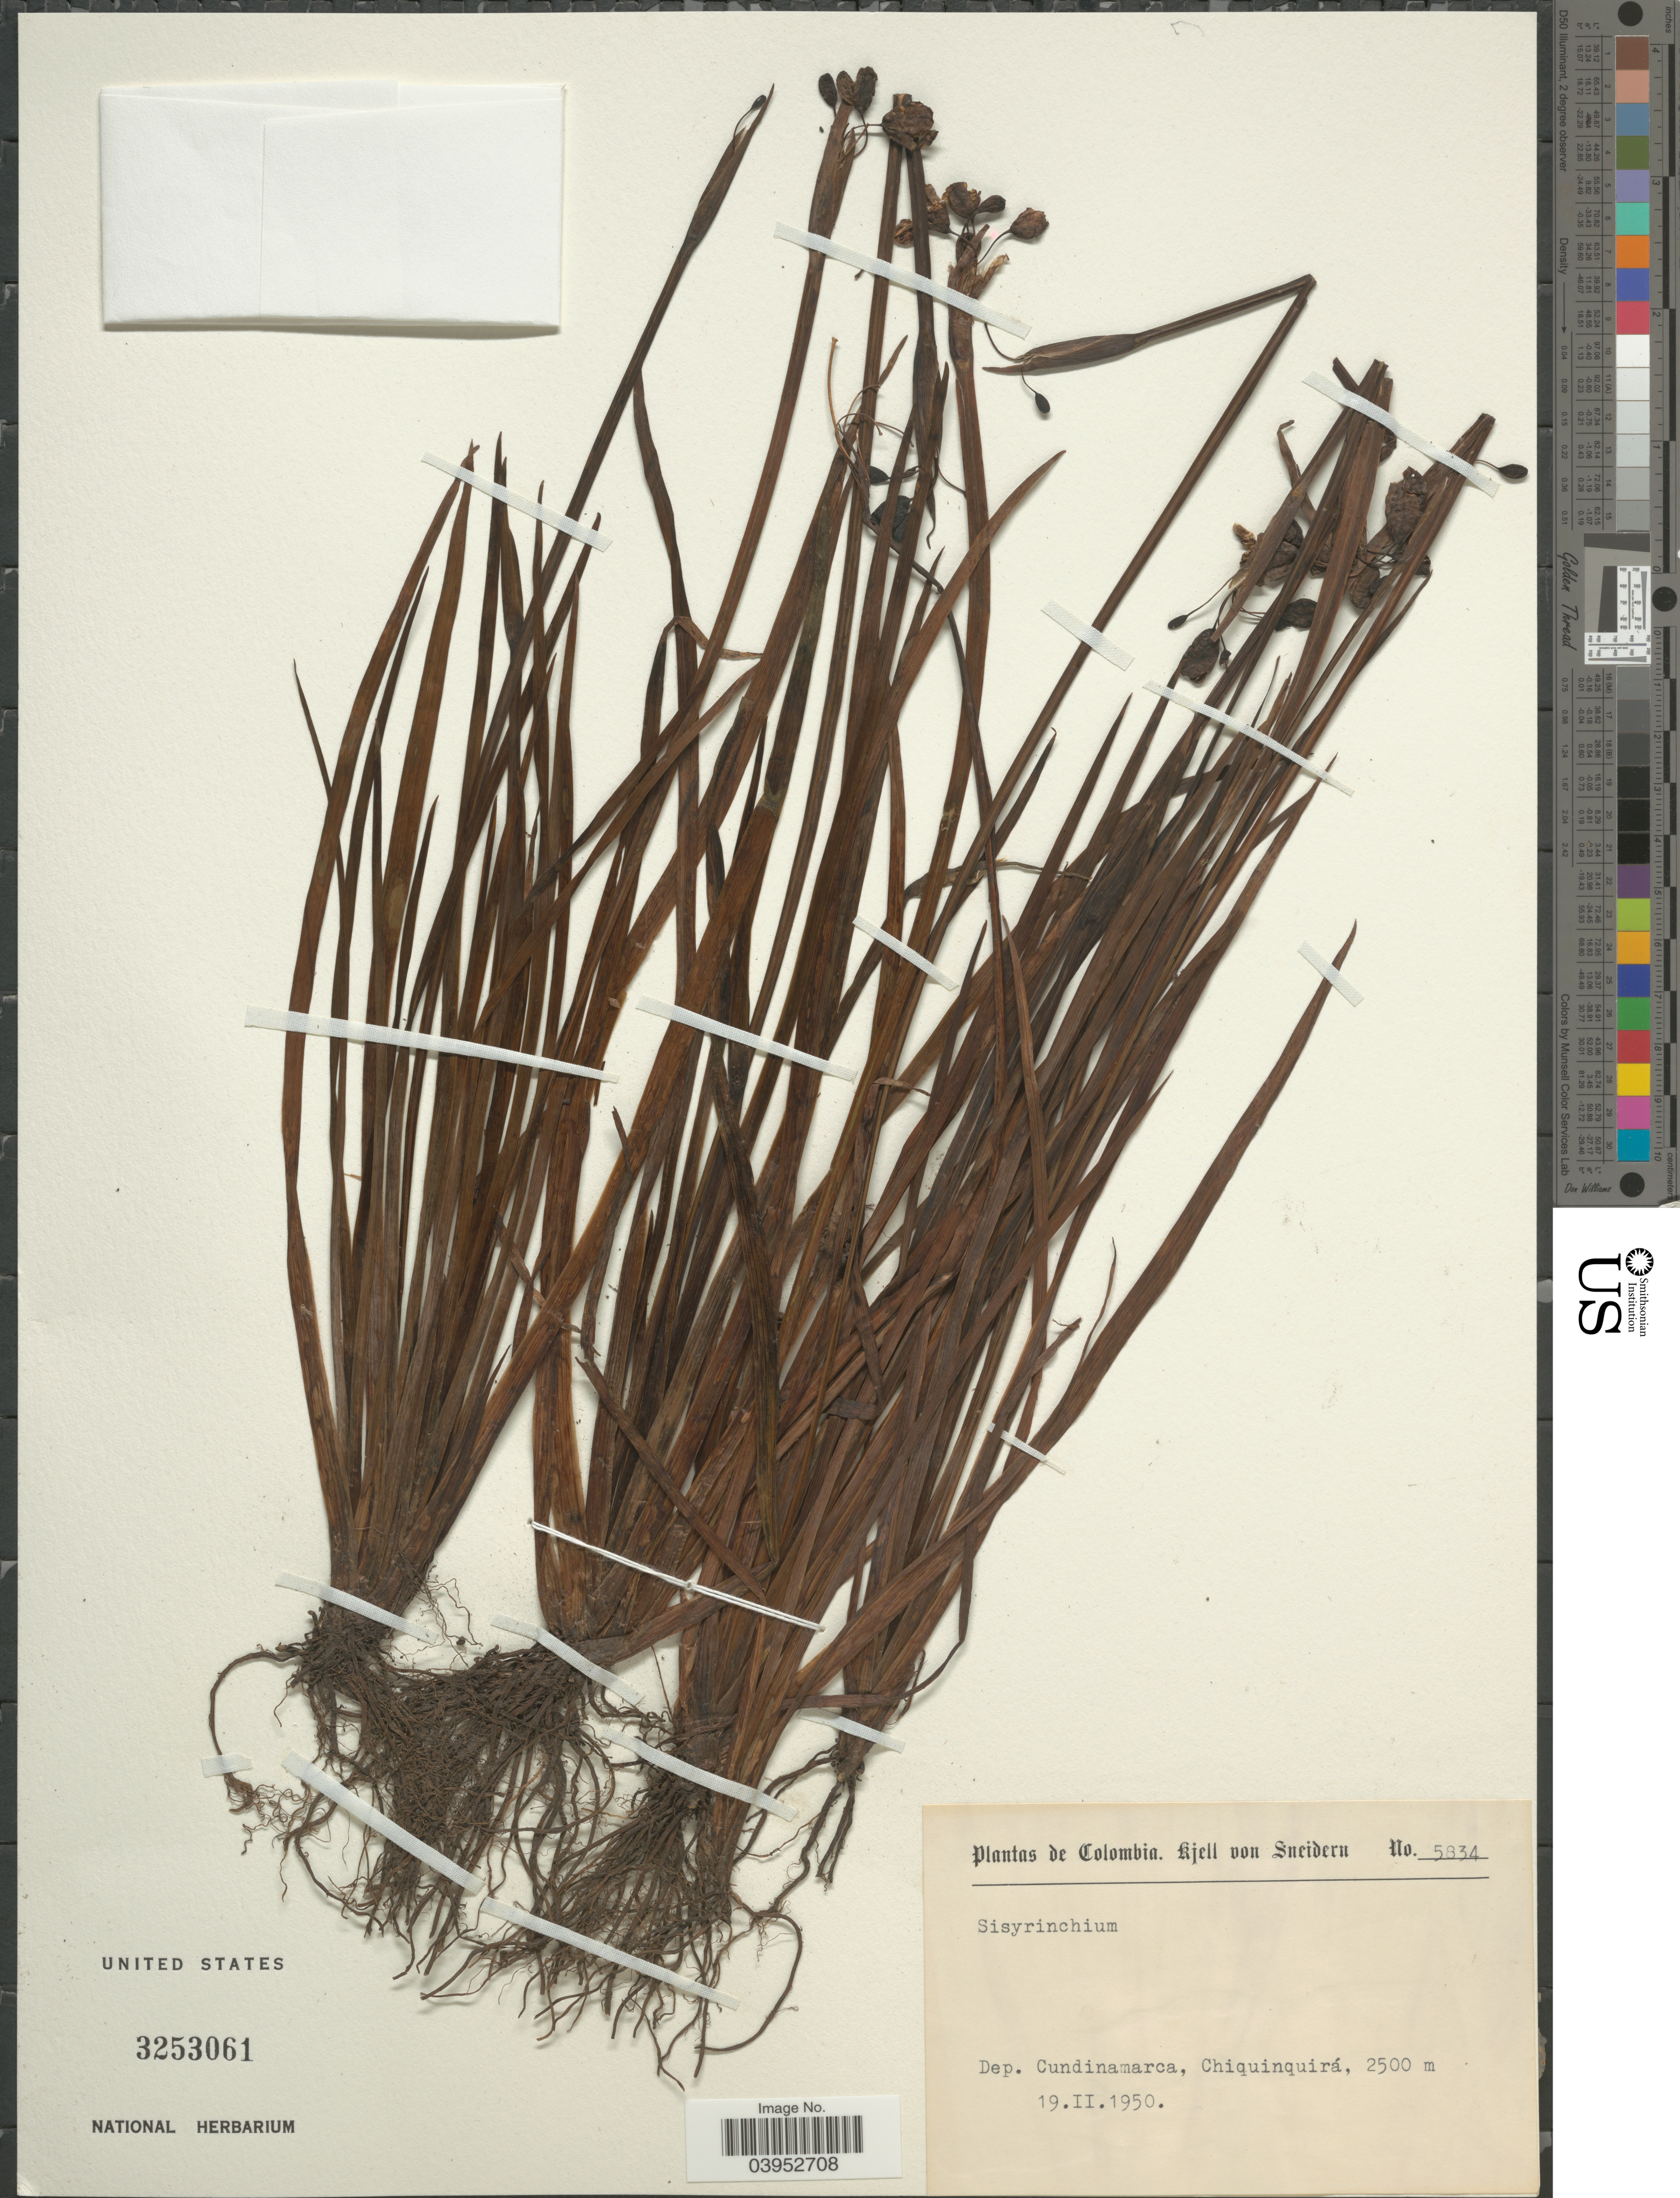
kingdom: Plantae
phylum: Tracheophyta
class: Liliopsida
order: Asparagales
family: Iridaceae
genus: Sisyrinchium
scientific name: Sisyrinchium sp.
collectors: K. von Sneidern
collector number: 5834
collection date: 1950-02-19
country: Colombia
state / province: Cundinamarca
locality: Dep. Cundinamarca, Chiquinquirá.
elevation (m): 2500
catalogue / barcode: US 3253061